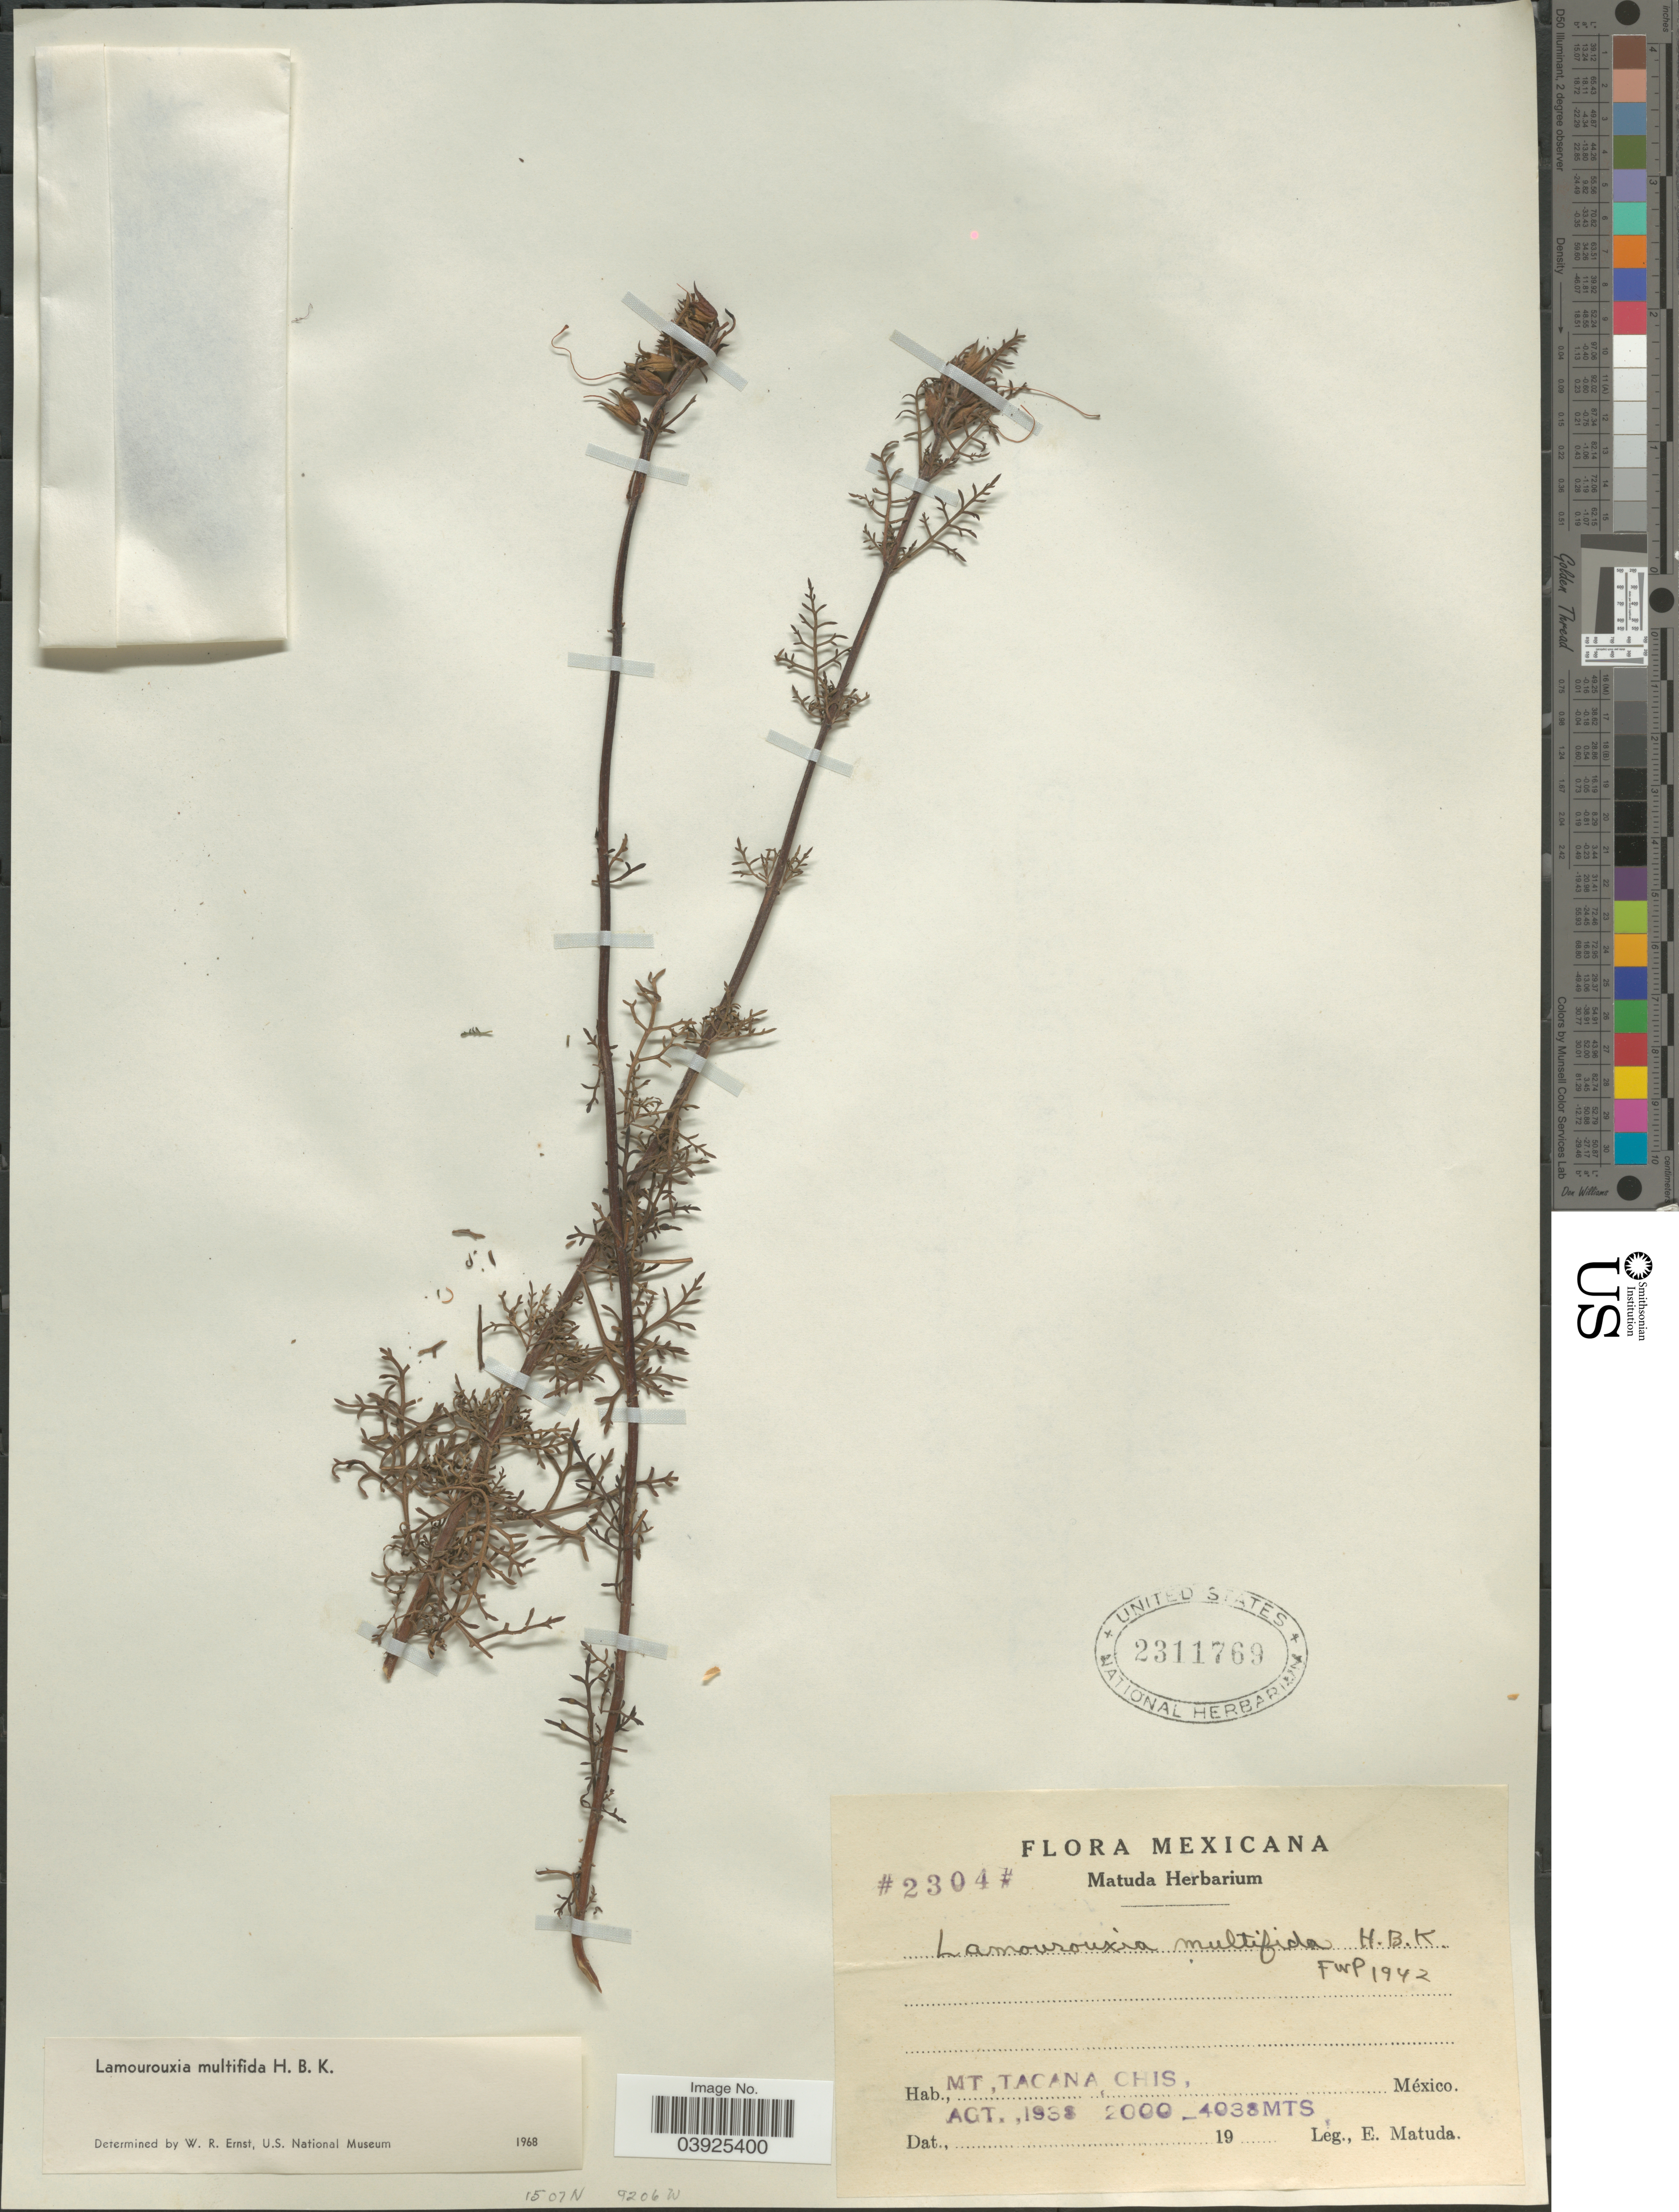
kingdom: Plantae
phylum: Tracheophyta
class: Magnoliopsida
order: Lamiales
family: Orobanchaceae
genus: Lamourouxia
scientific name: Lamourouxia multifida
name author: Kunth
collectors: E. Matuda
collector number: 2304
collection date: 1938-08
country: Mexico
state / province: Chiapas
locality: Mt. Tacana.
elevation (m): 2000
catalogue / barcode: US 2311769